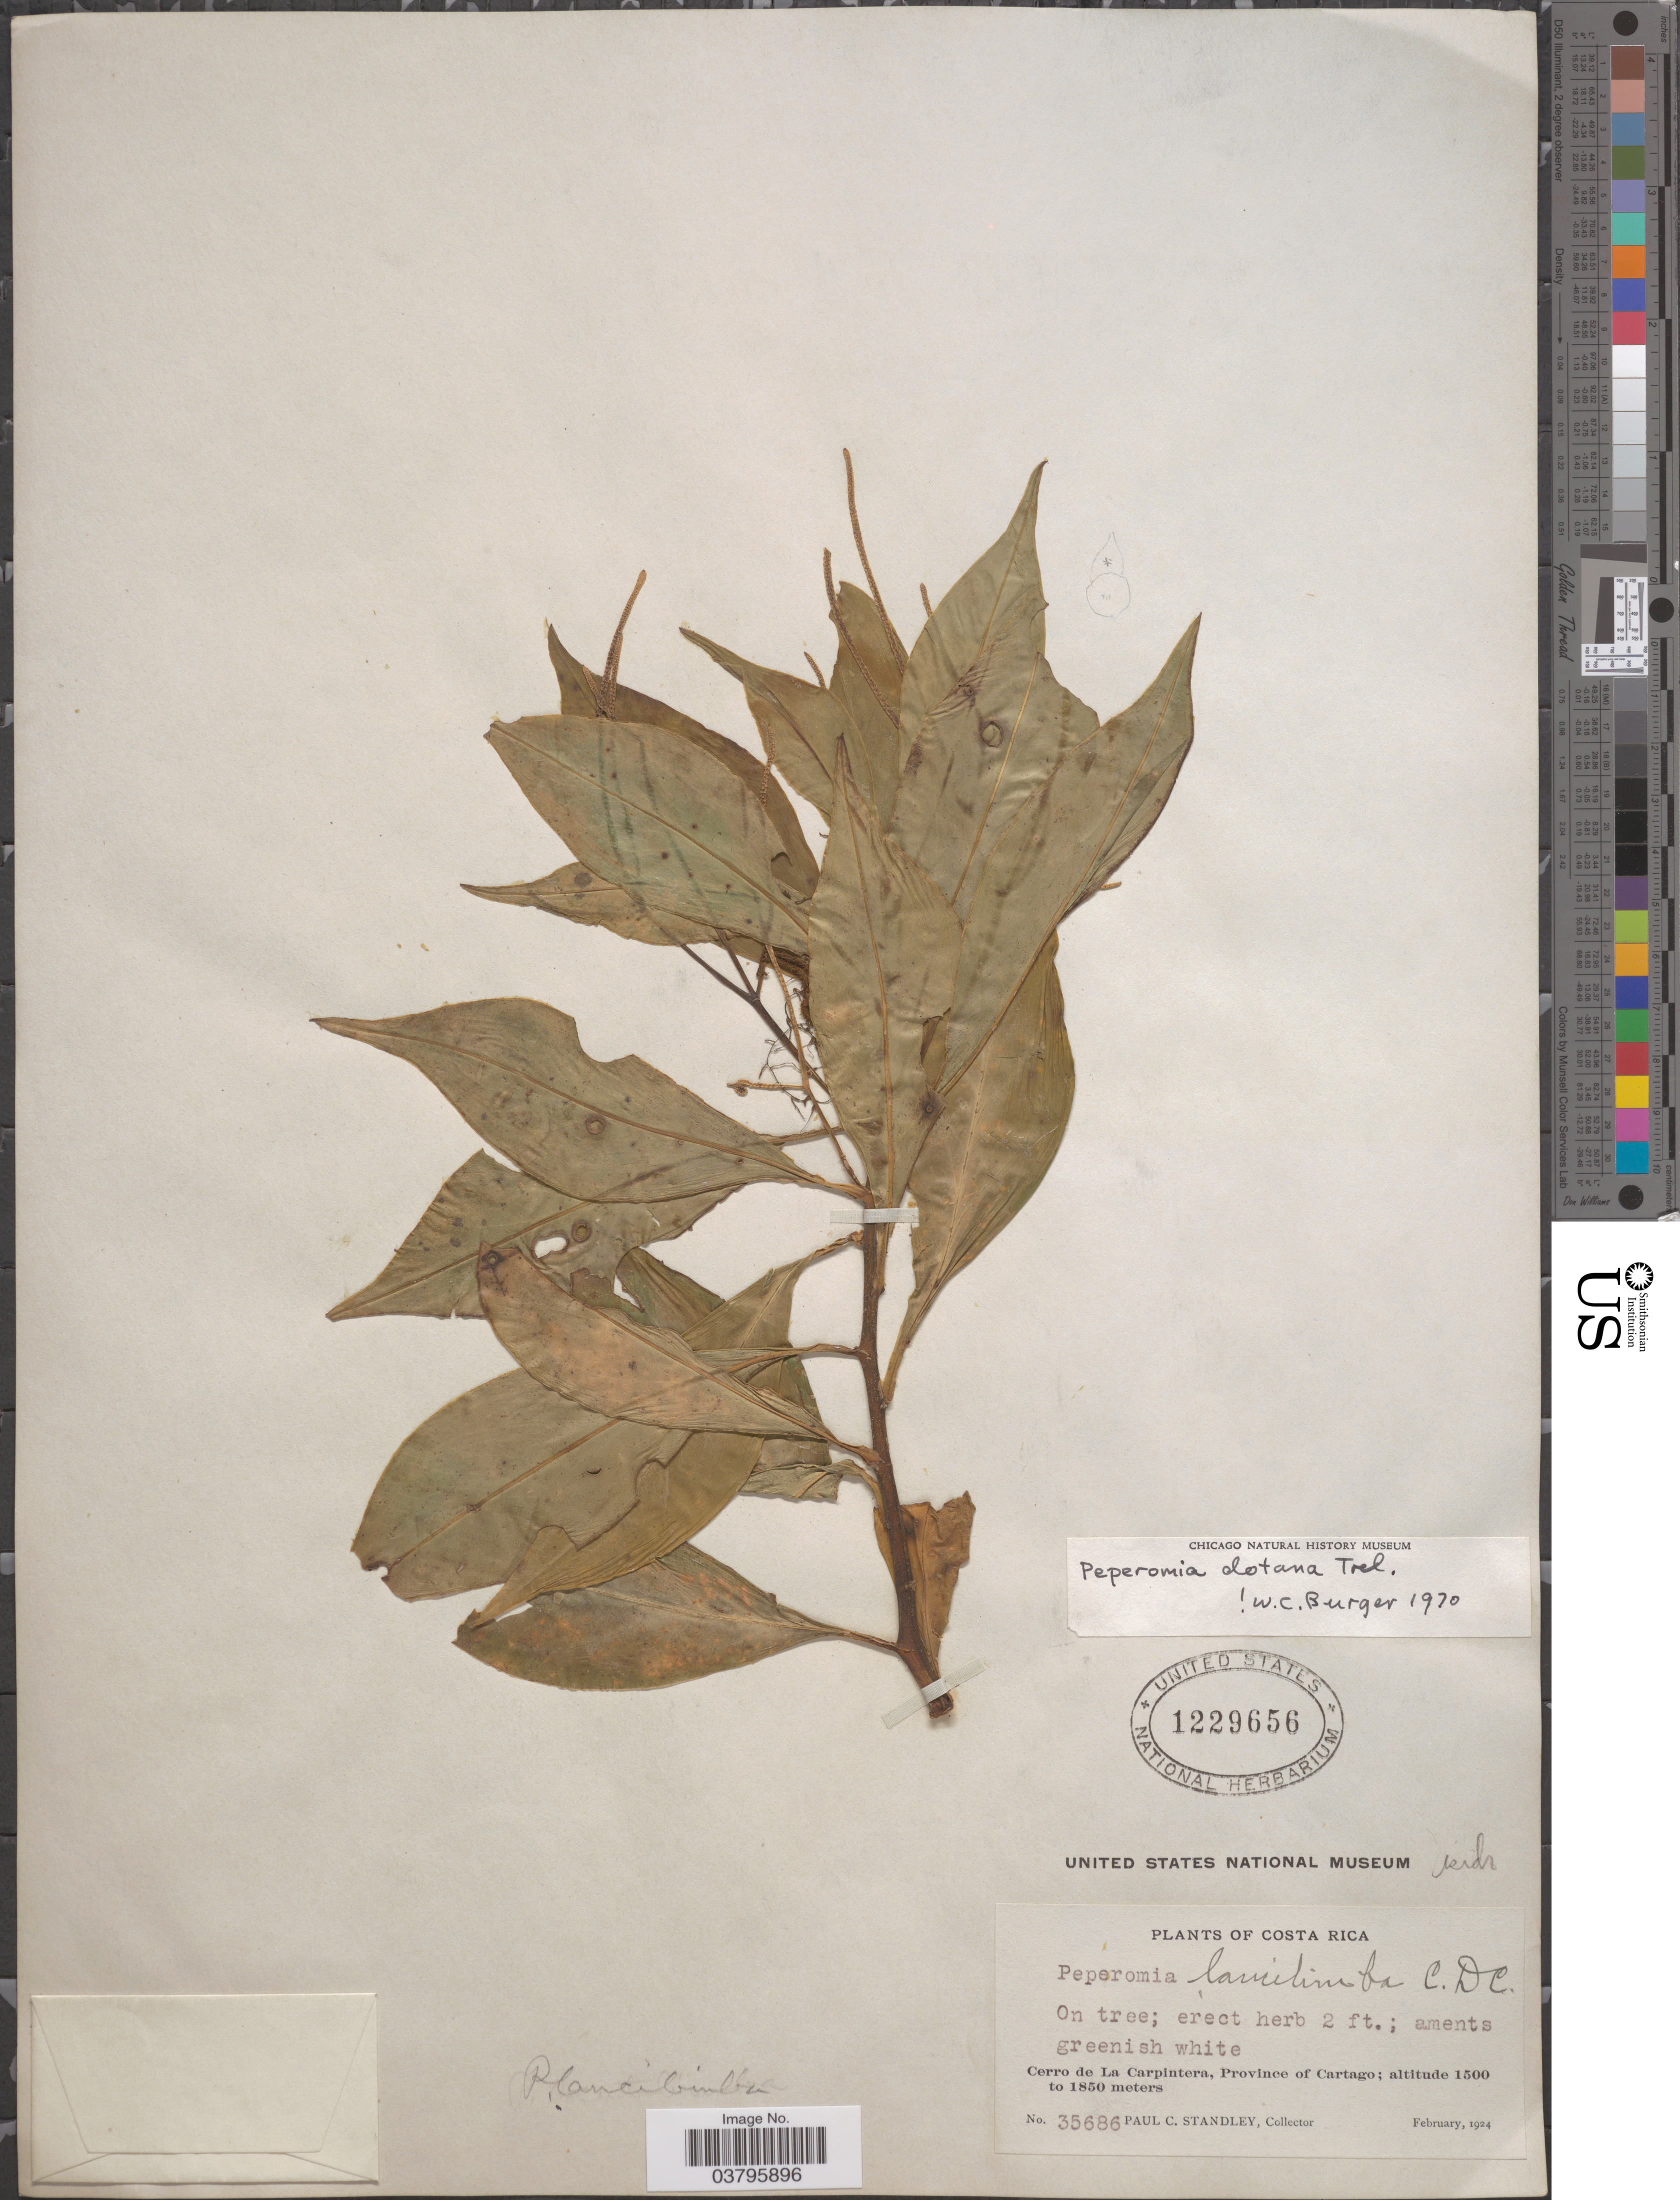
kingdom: Plantae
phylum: Tracheophyta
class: Magnoliopsida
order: Piperales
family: Piperaceae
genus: Peperomia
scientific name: Peperomia duricaulis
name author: Trel. in Woodson & Schery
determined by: Jiménez, José Estaban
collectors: P. C. Standley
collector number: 35686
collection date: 1924-02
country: Costa Rica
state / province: Cartago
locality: Cerro de La Carpintera.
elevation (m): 1500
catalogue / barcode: US 1229656